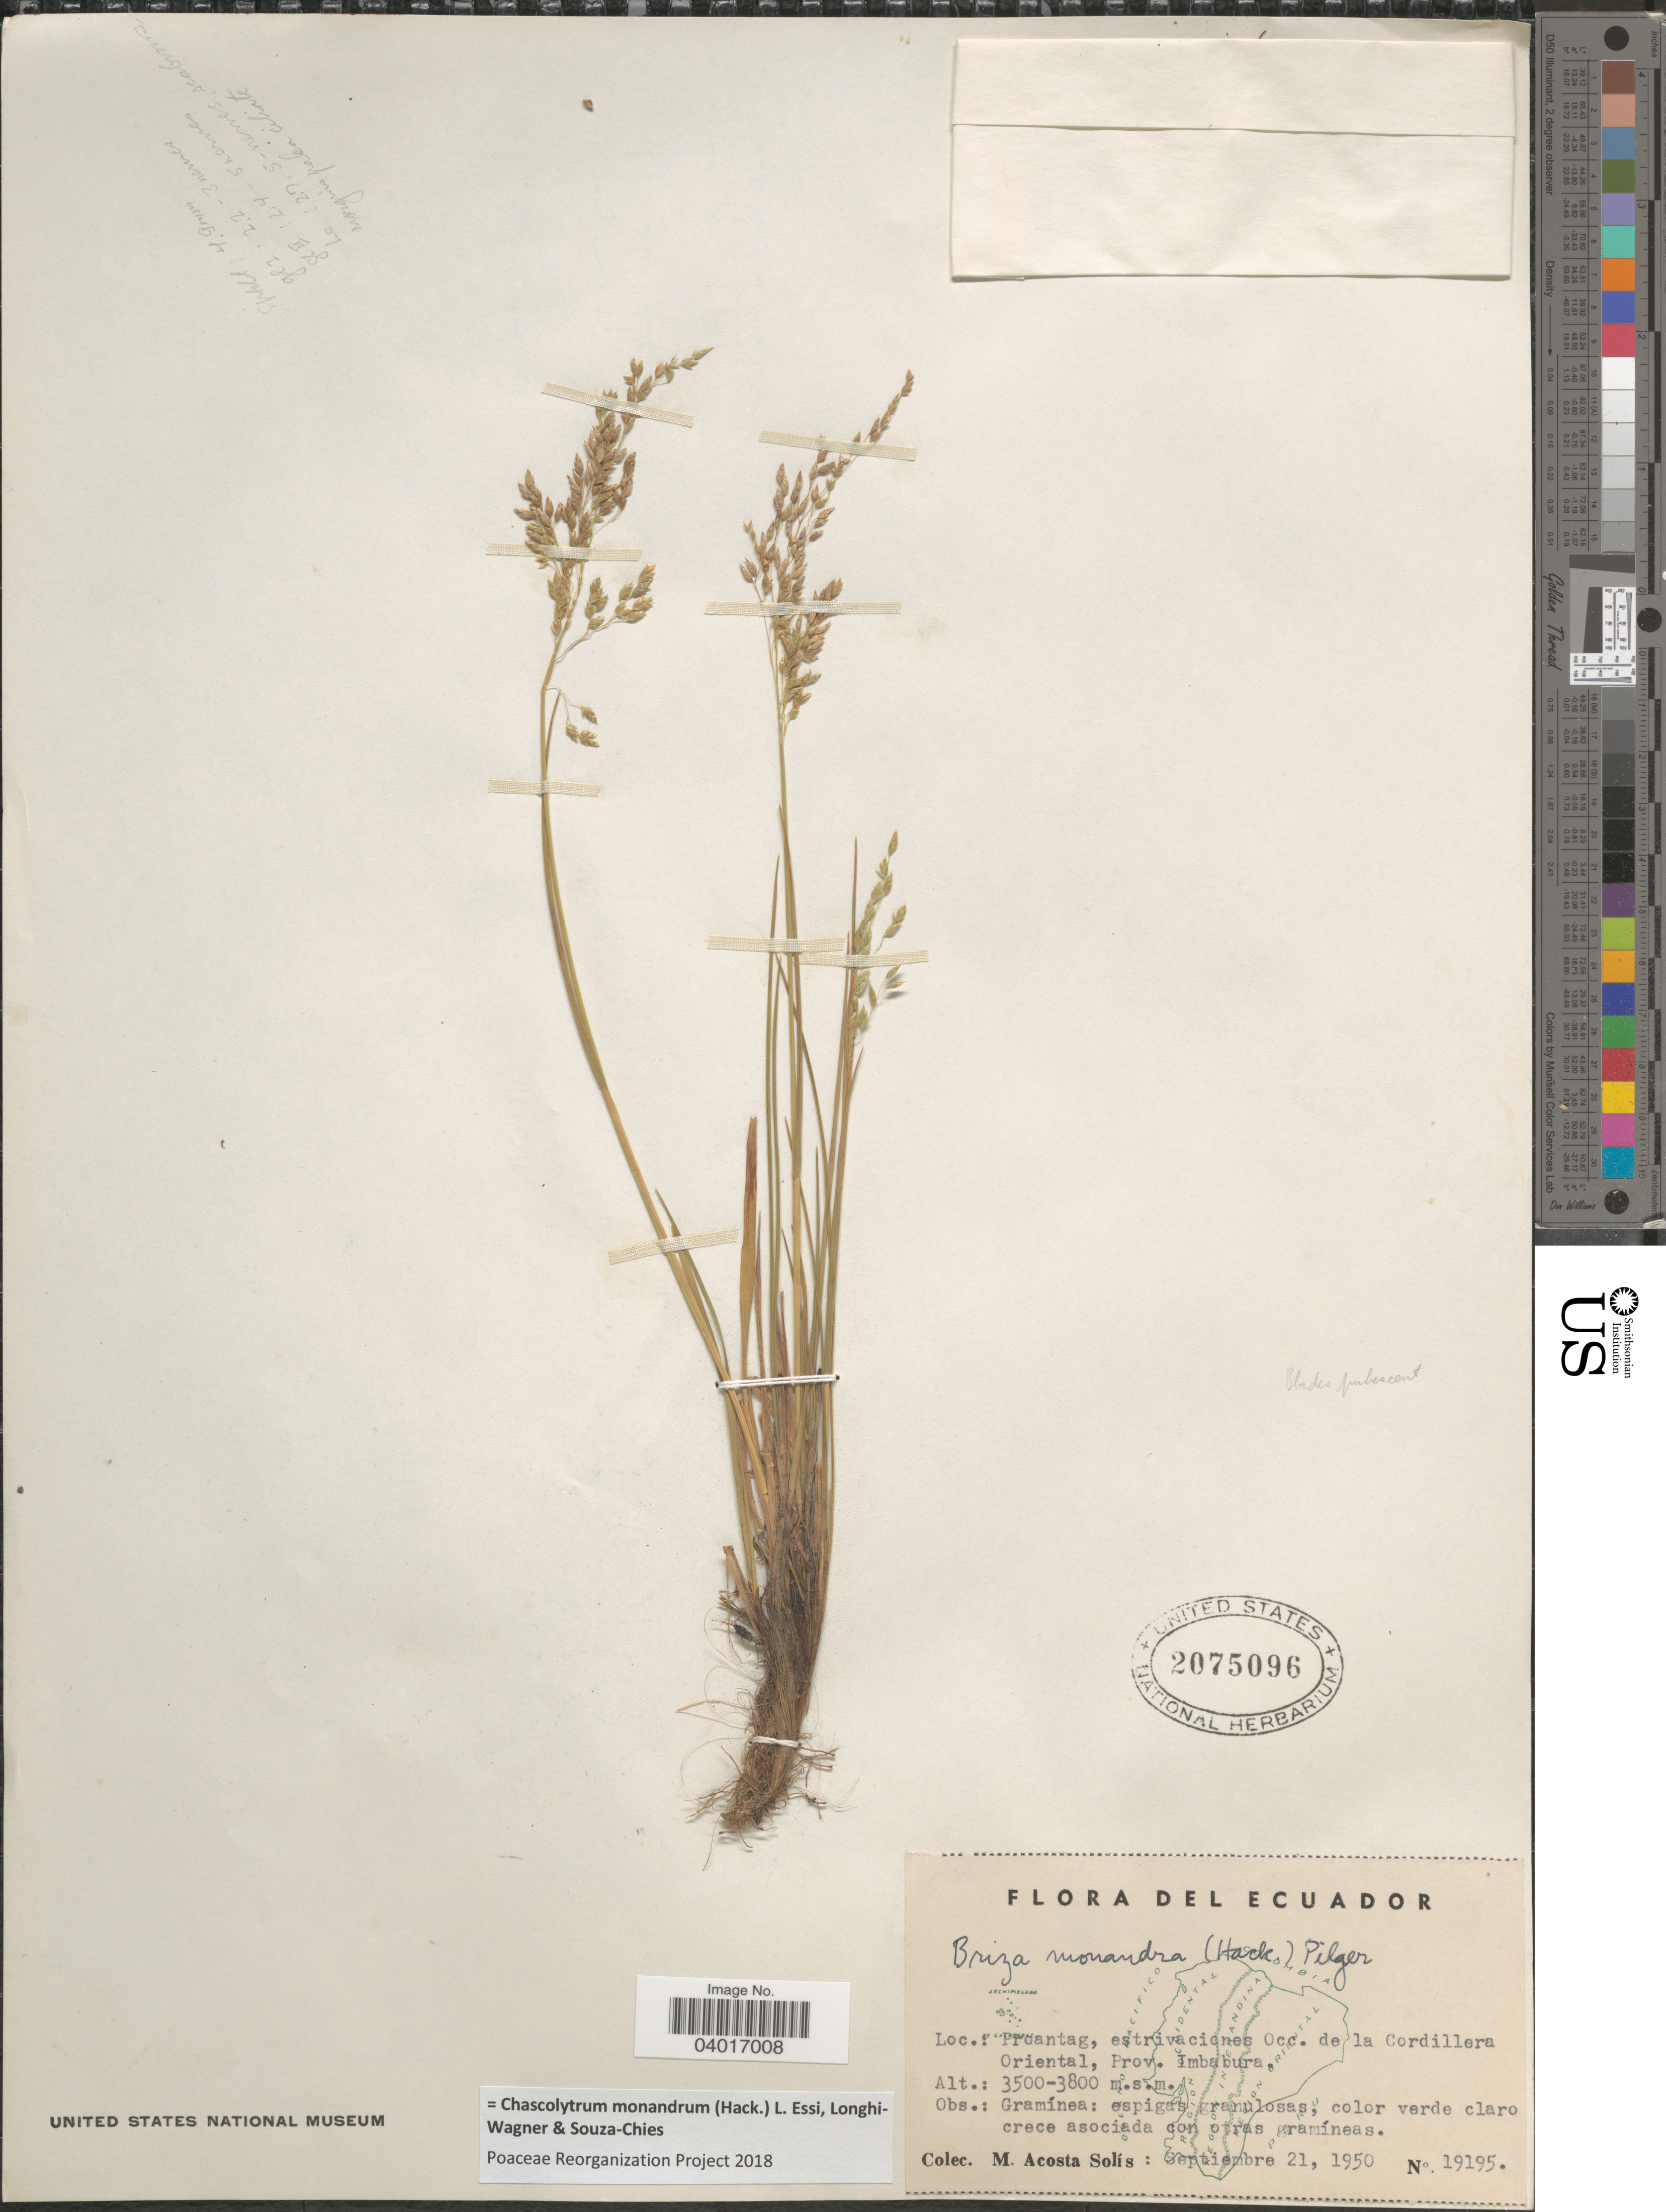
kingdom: Plantae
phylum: Tracheophyta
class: Liliopsida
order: Poales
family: Poaceae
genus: Chascolytrum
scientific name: Chascolytrum monandrum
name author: (Hack.) L. Essi et al.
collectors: M. Acosta Solis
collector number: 19195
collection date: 1950-09-21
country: Ecuador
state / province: Imbabura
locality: Proantag, estrivaciones Occ. de la Cordillera Oriental.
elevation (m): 3500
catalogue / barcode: US 2075096